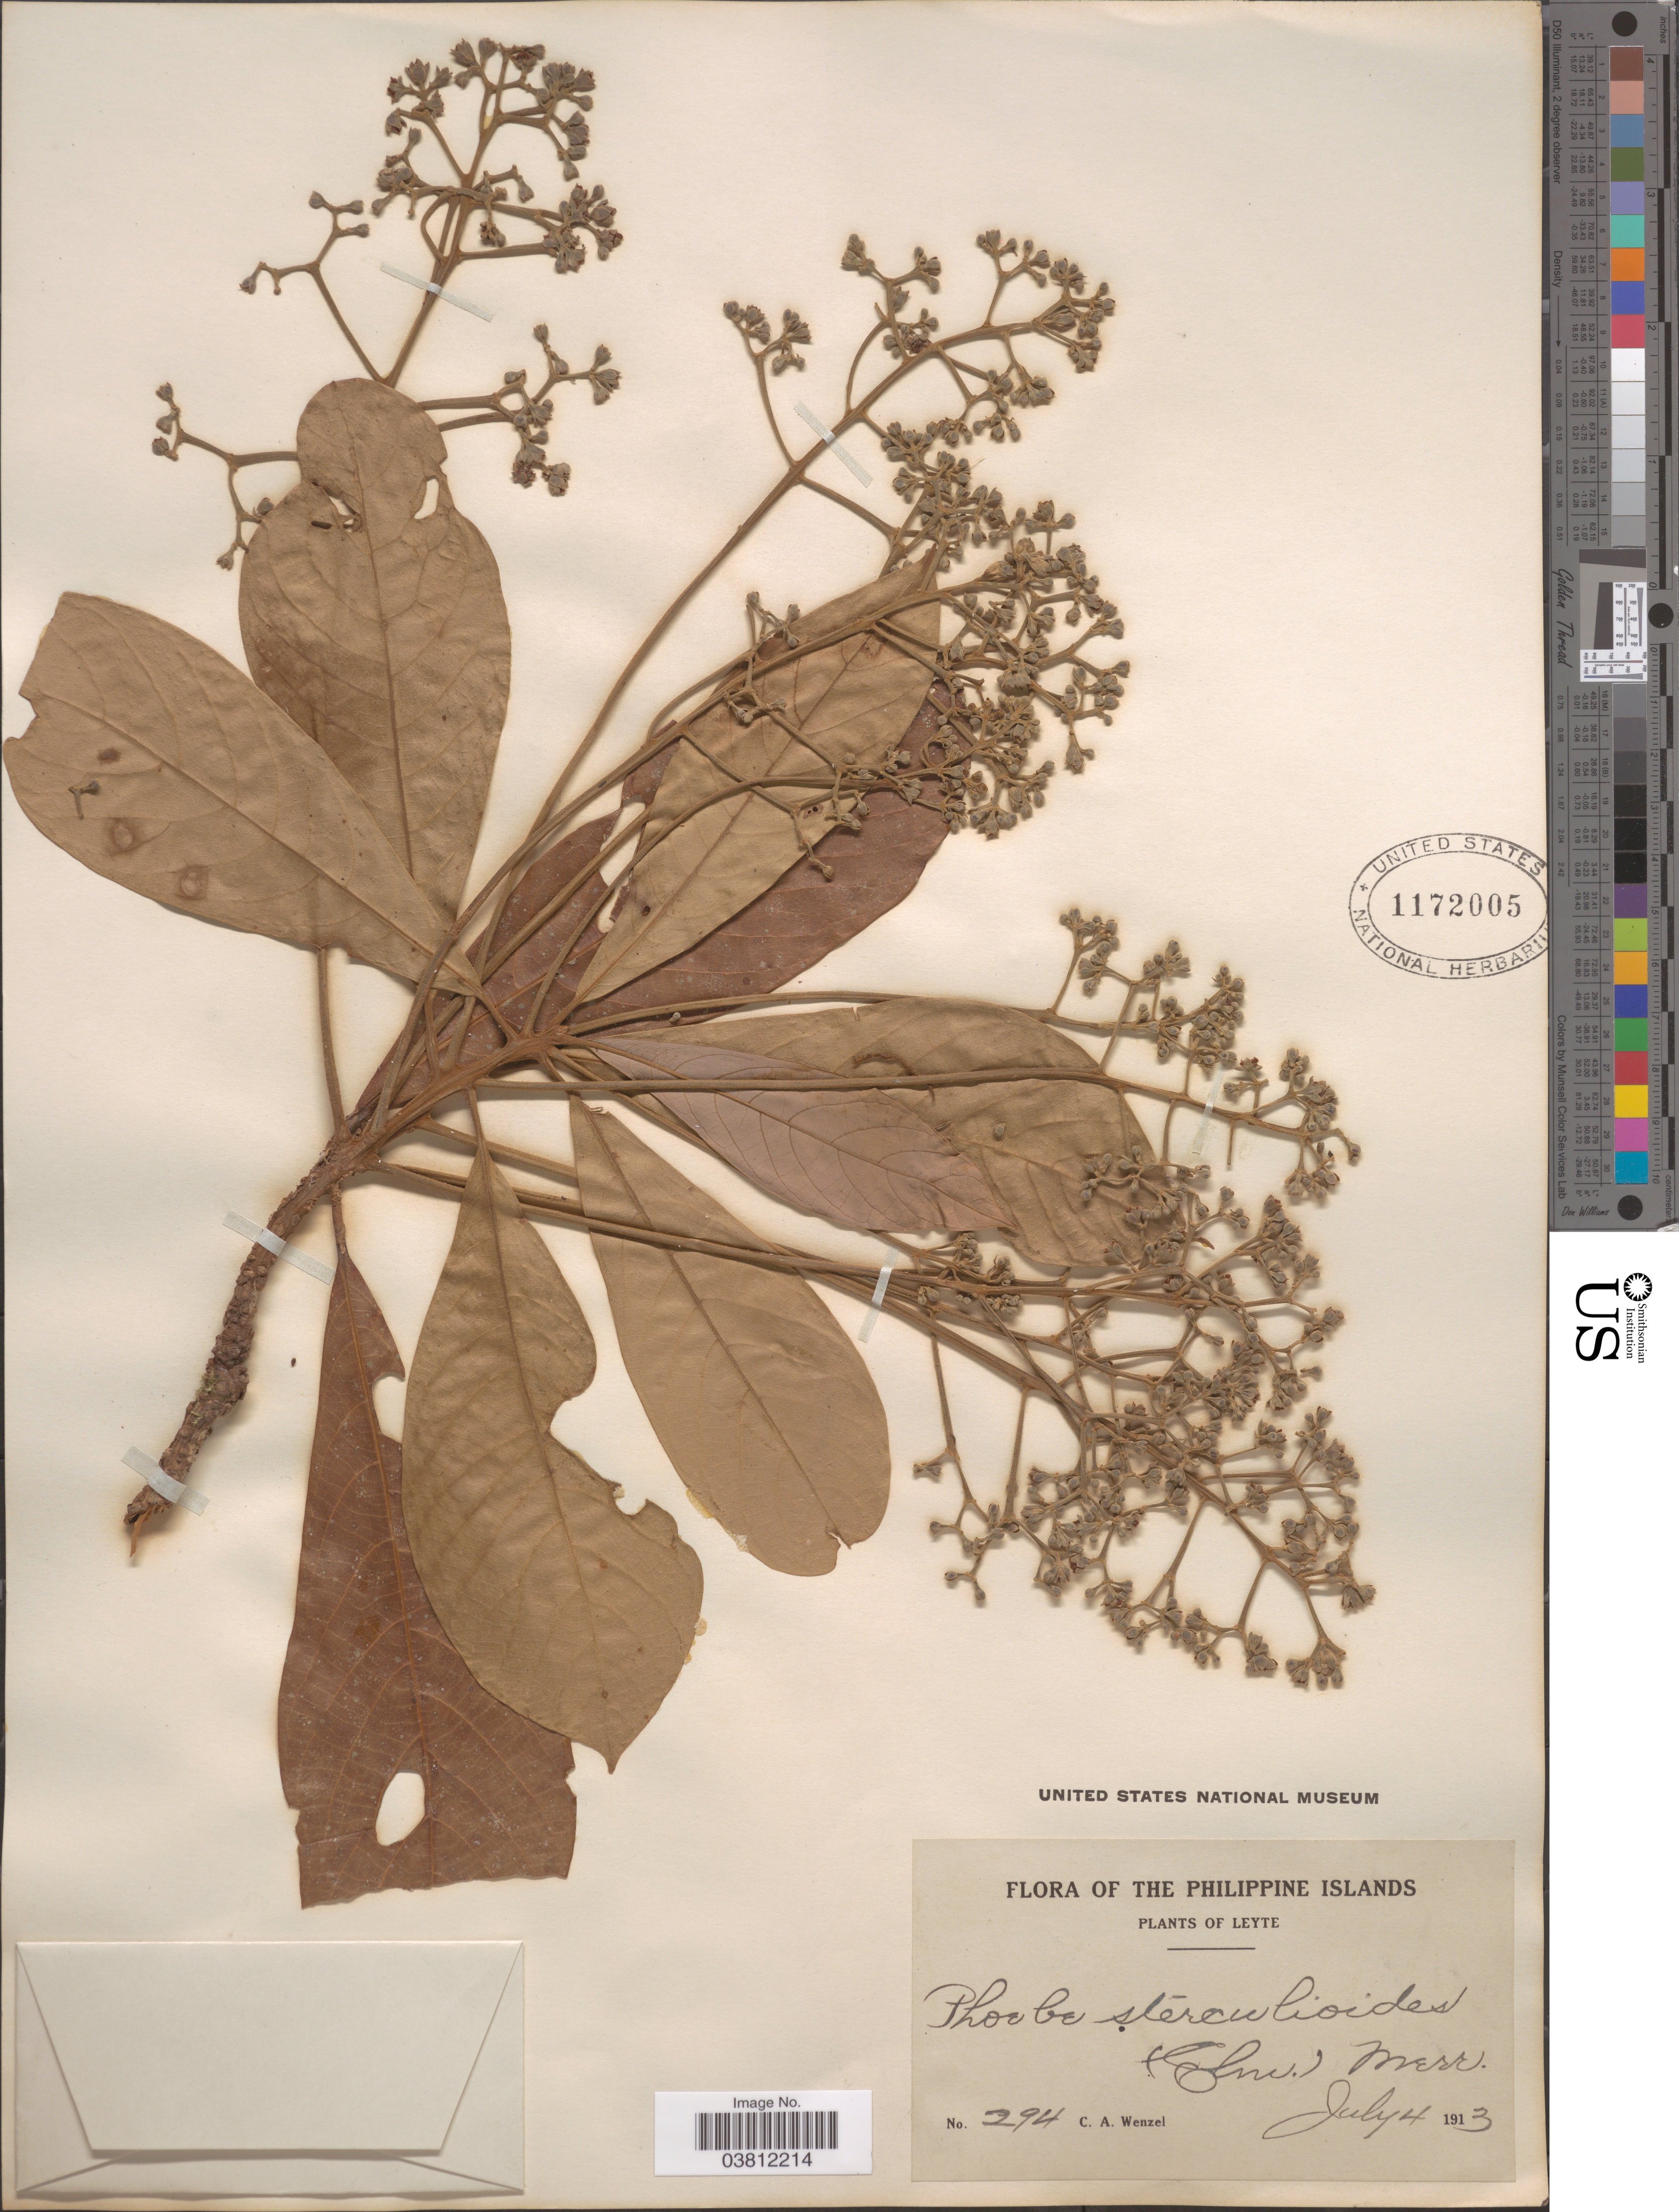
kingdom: Plantae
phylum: Tracheophyta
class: Magnoliopsida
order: Laurales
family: Lauraceae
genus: Phoebe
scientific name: Phoebe sterculioides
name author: Elmer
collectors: C. Wenzel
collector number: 294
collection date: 1913-07-04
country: Philippines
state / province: Eastern Visayas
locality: Leyte.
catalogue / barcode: US 1172005